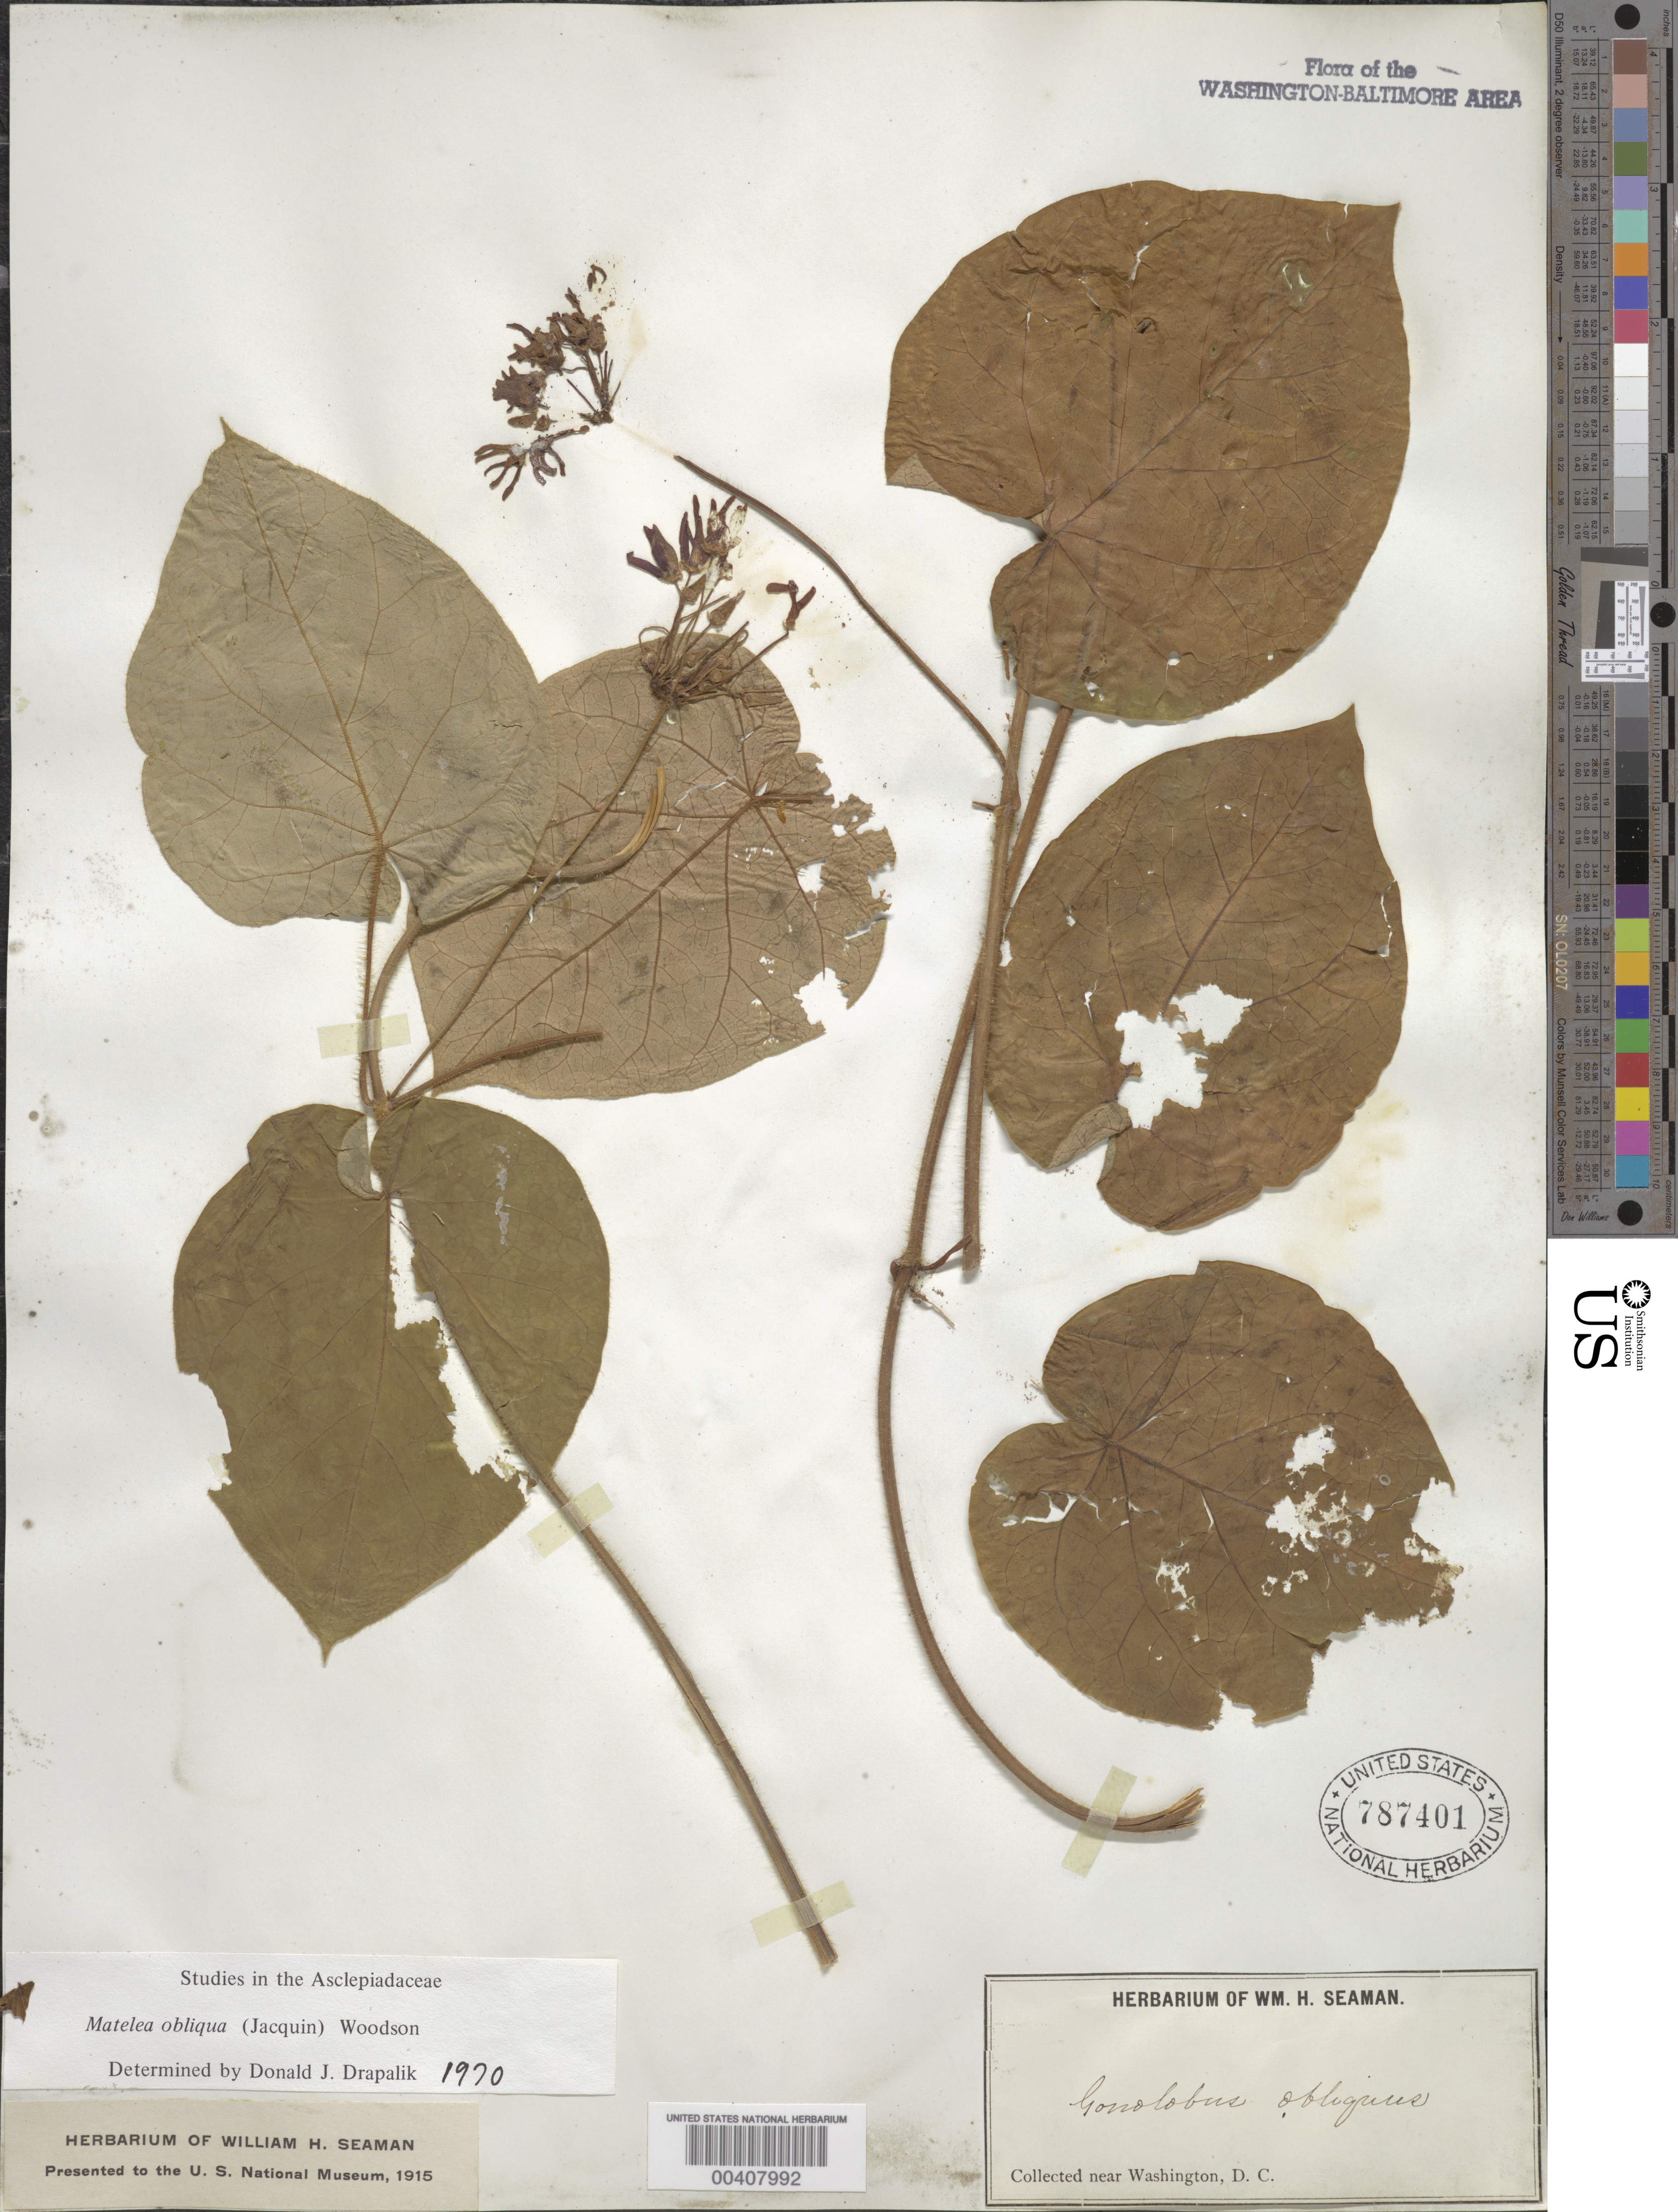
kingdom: Plantae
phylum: Tracheophyta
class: Magnoliopsida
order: Gentianales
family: Apocynaceae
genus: Matelea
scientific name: Matelea obliqua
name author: (Jacq.) Woodson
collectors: W. Seaman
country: United States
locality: Near Washington DC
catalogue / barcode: US 787401